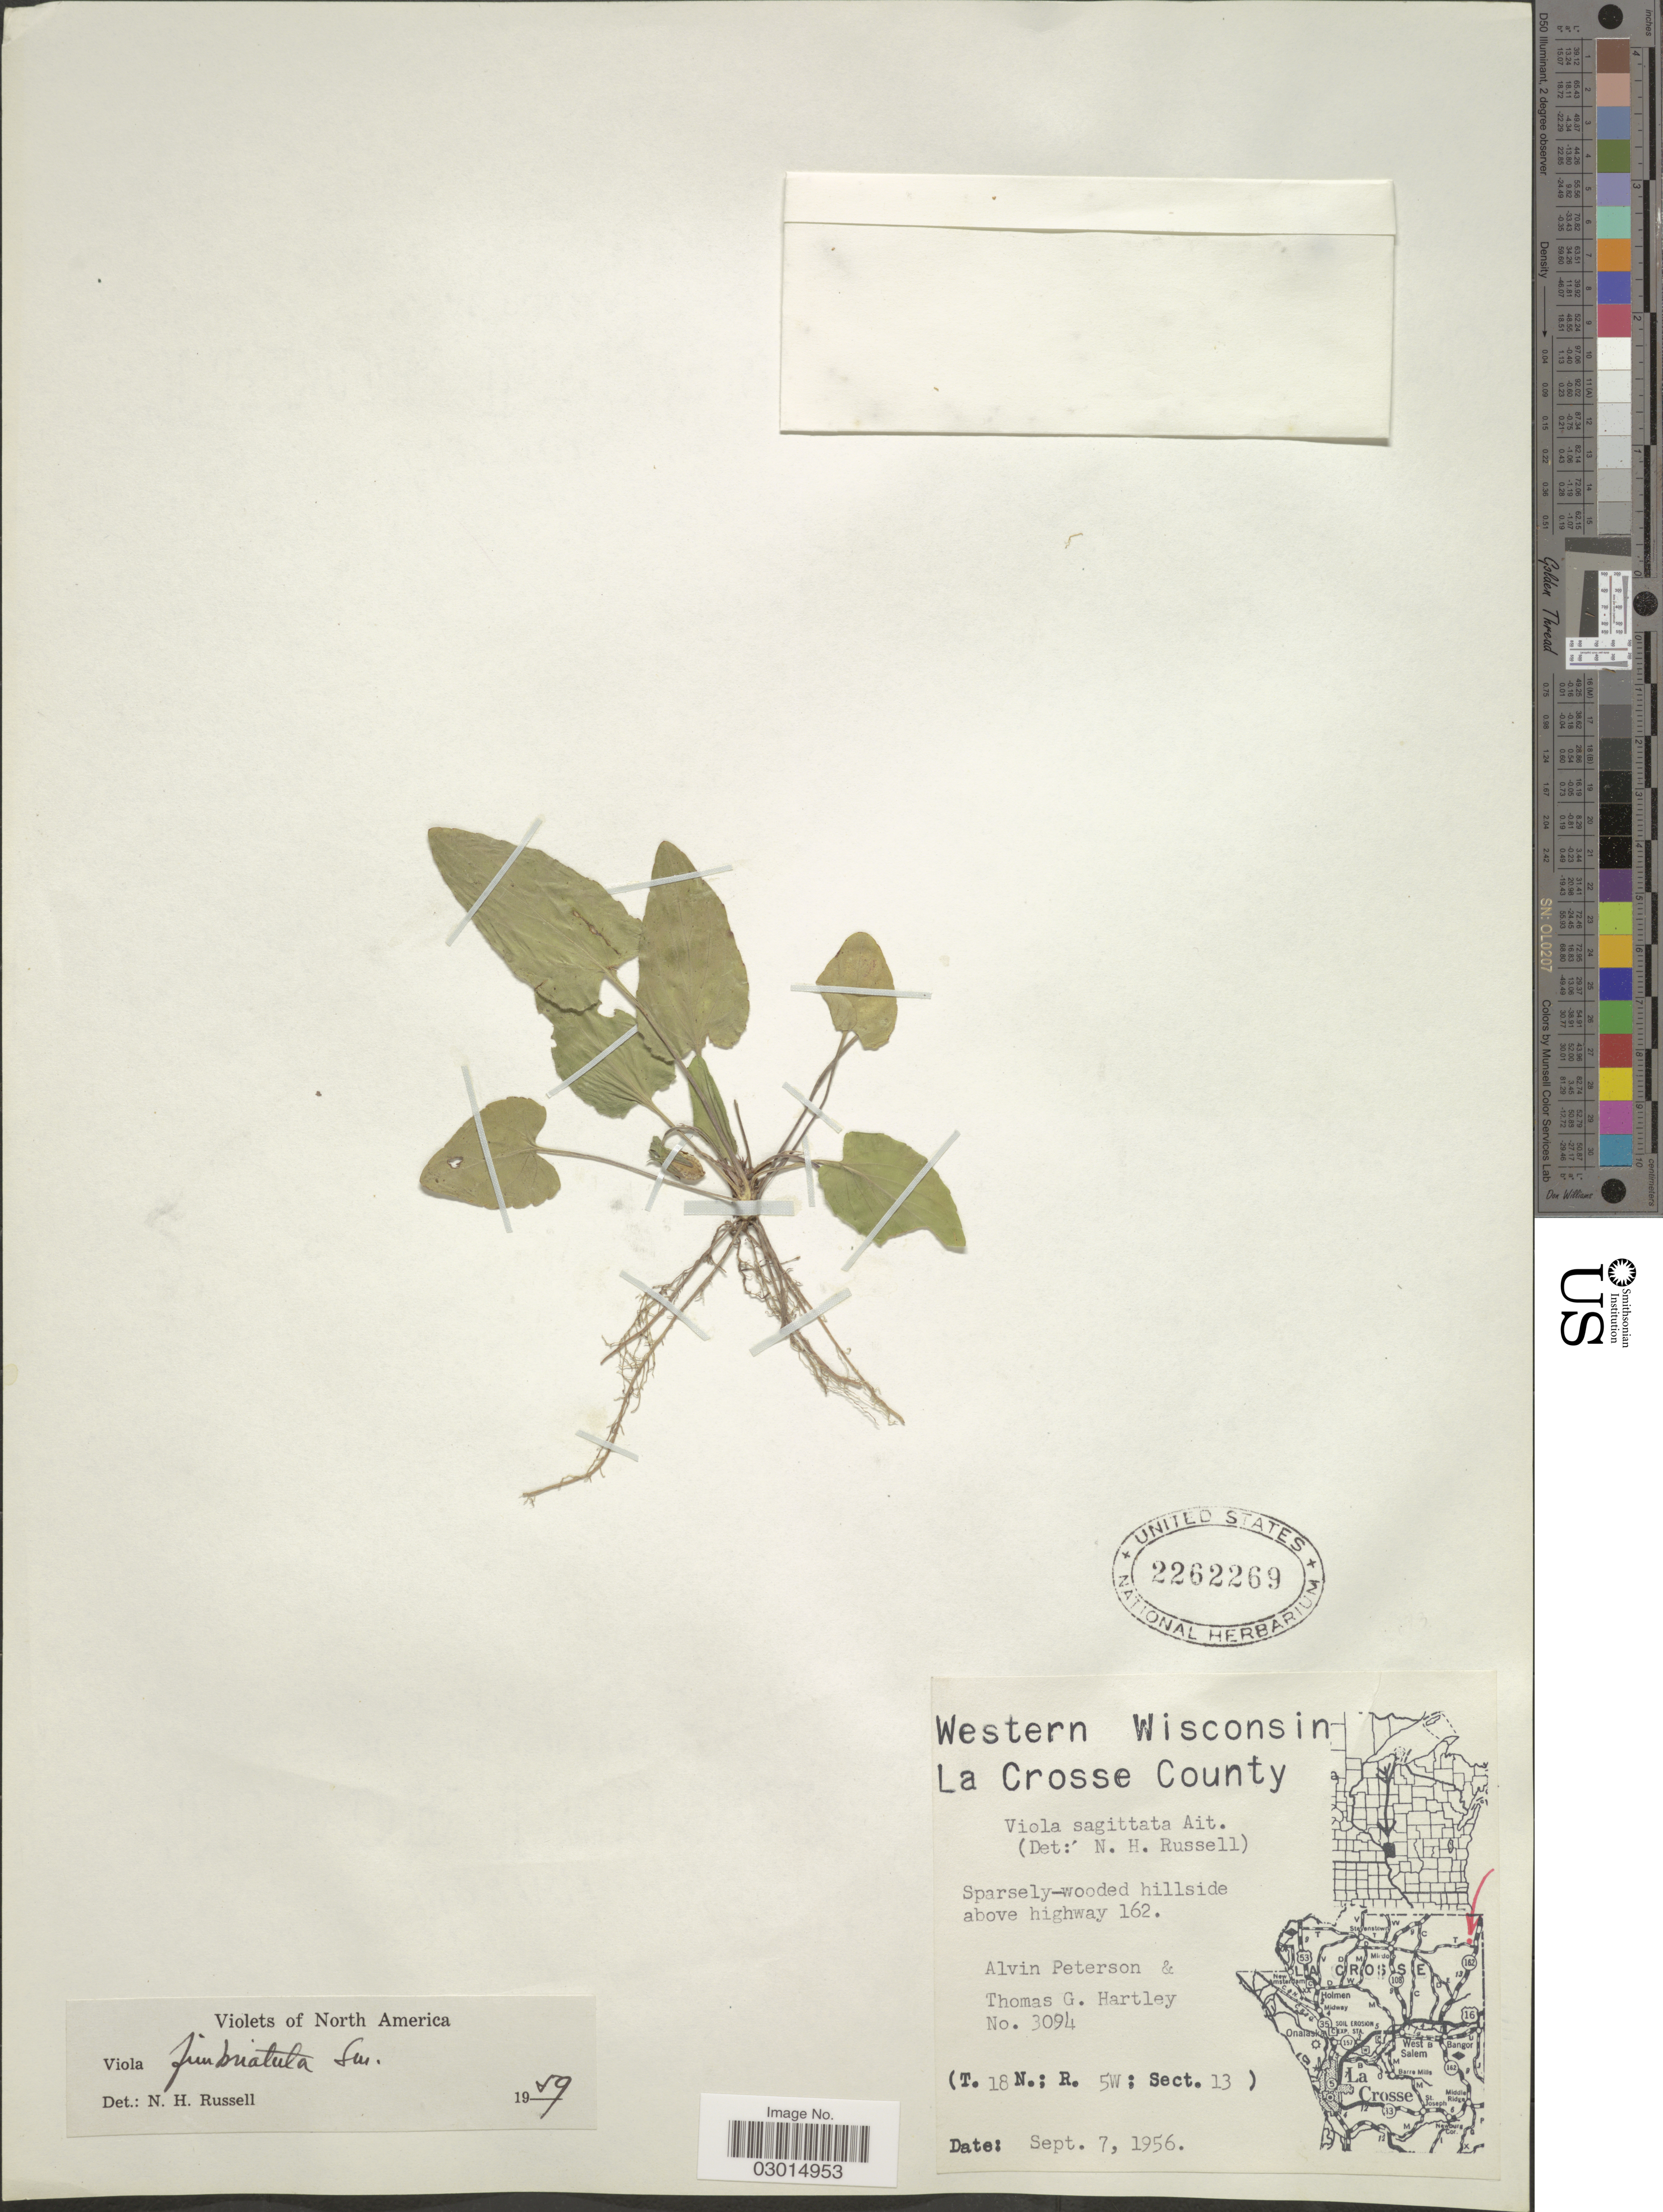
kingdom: Plantae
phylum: Tracheophyta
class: Magnoliopsida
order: Malpighiales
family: Violaceae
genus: Viola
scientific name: Viola fimbriatula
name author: Small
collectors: A. M. Peterson & T. G. Hartley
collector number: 3094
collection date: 1956-09-07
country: United States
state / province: Wisconsin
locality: Western Wisconsin. La Crosse County. Sparsely-wooded hillside above highway 162. (T.18N.; R.5W; Sect. 13)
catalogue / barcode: US 2262269